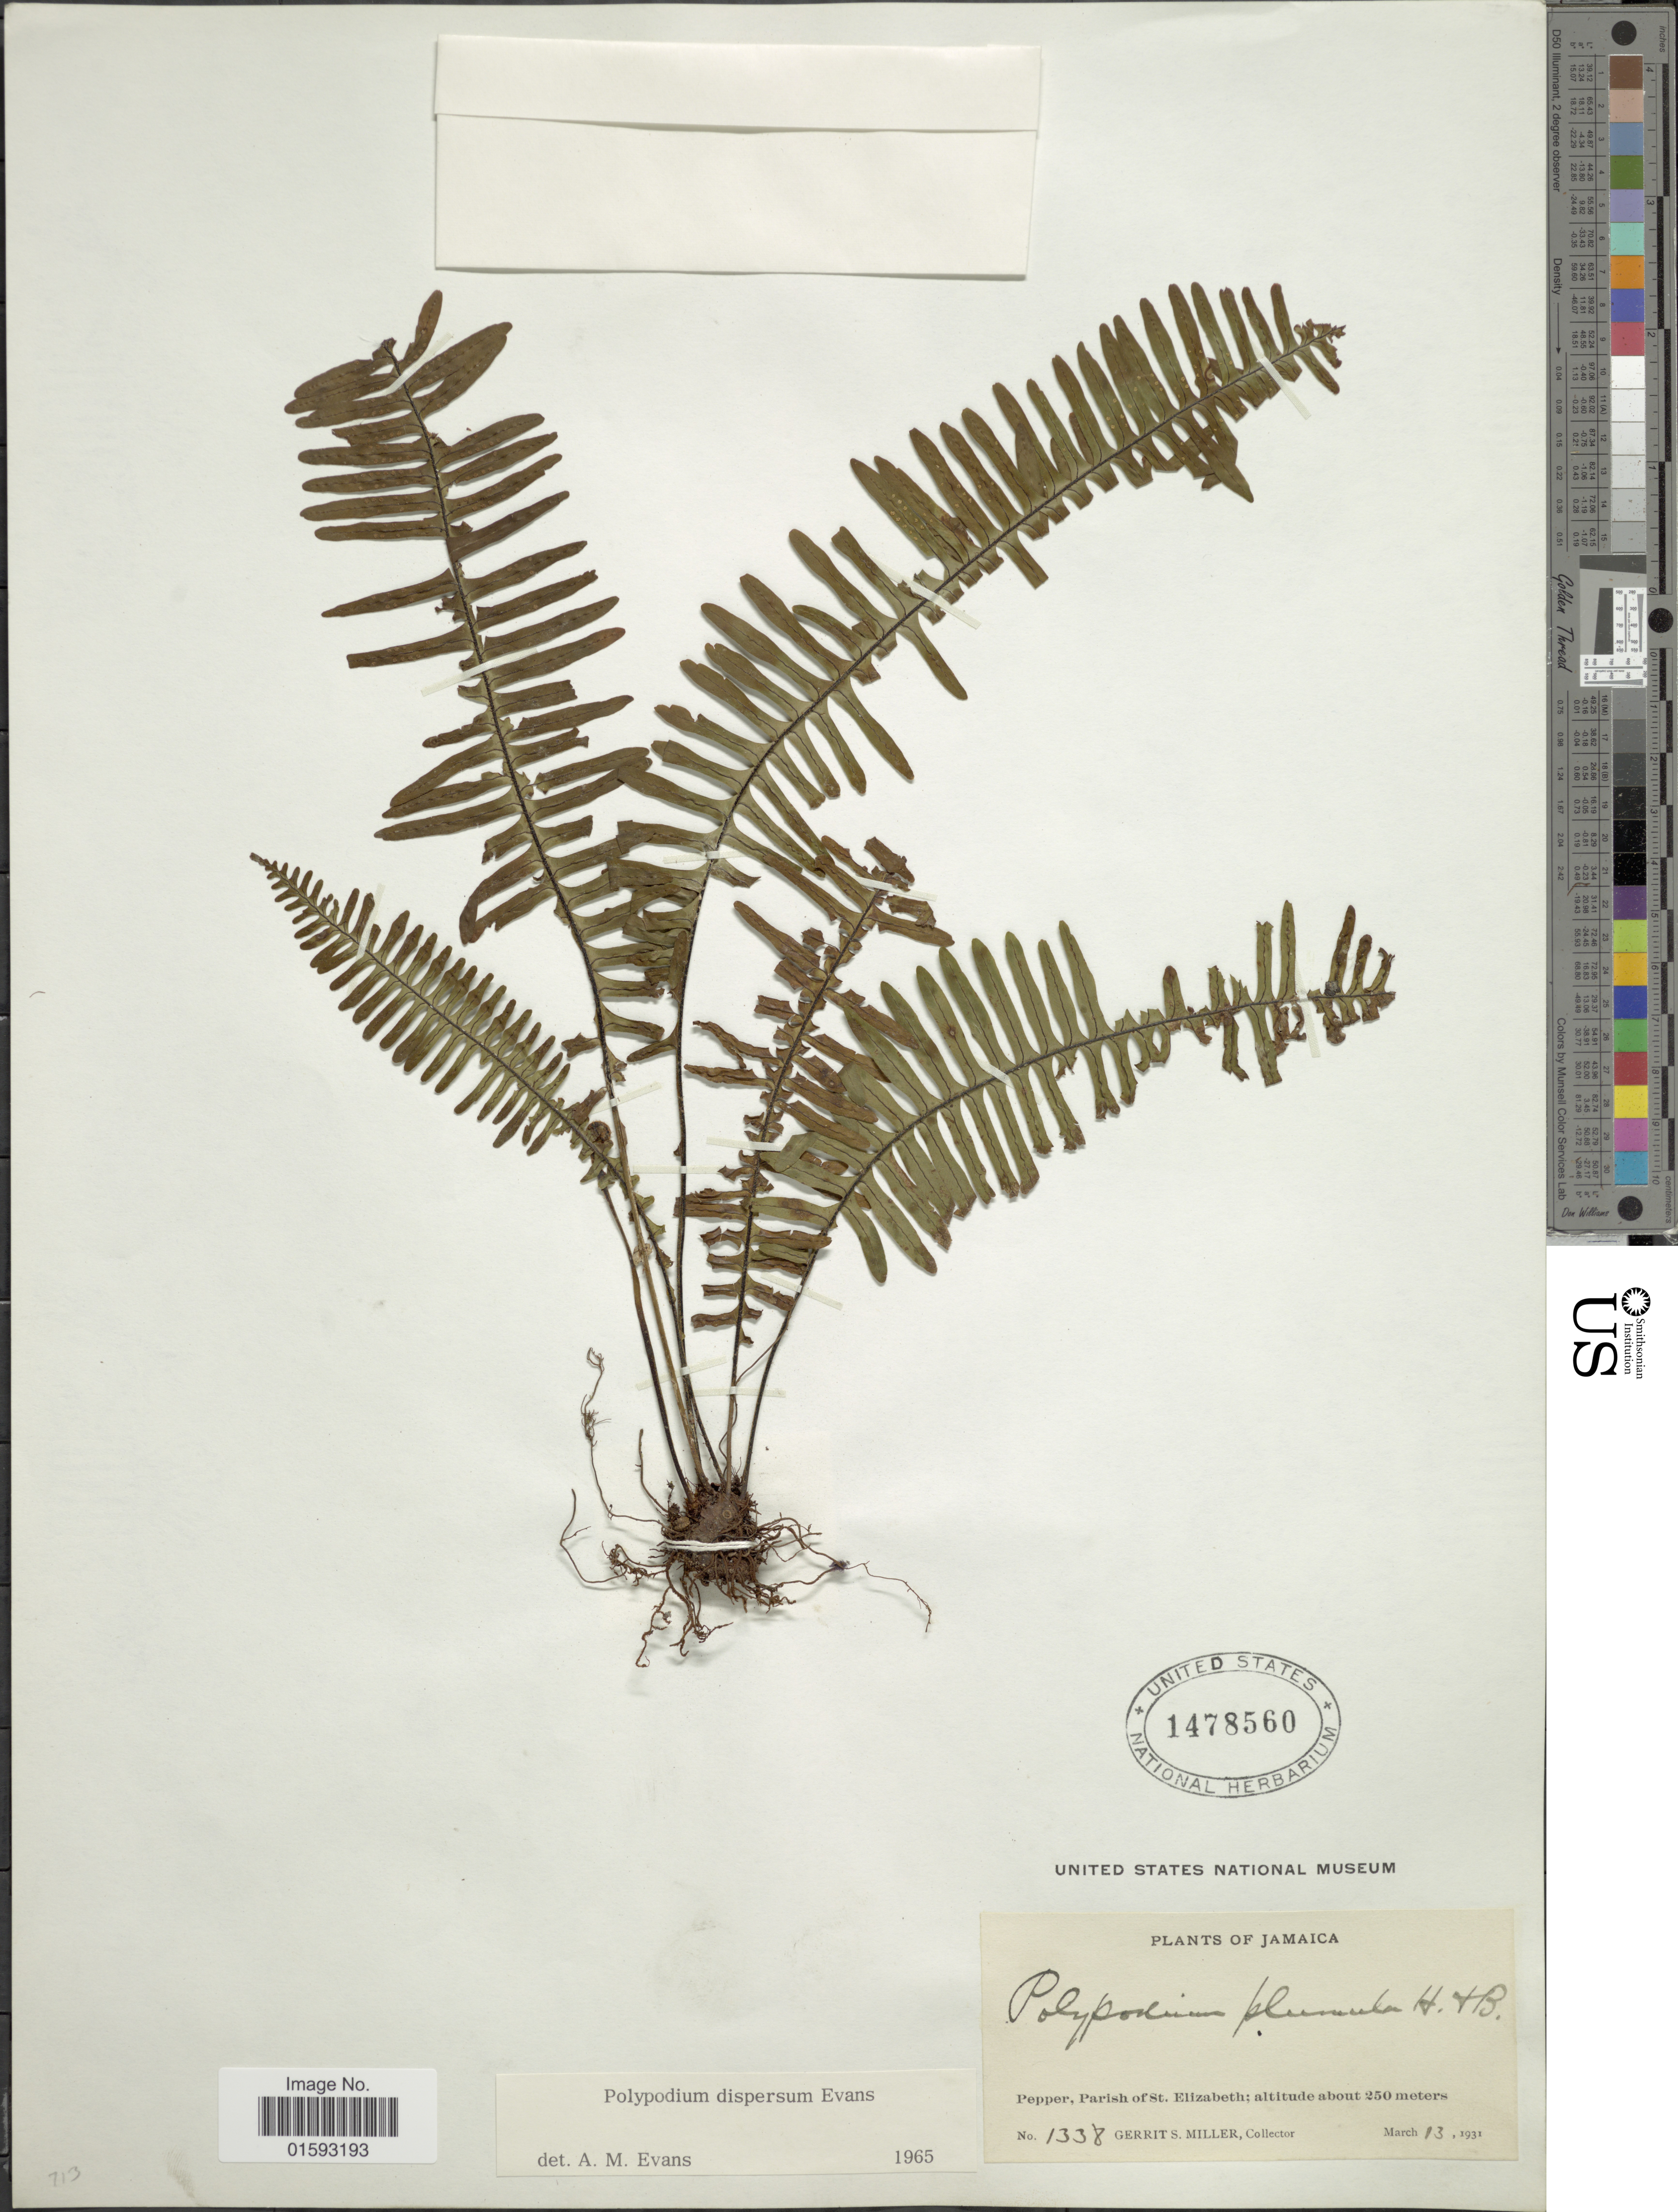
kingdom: Plantae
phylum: Tracheophyta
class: Polypodiopsida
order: Polypodiales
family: Polypodiaceae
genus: Pecluma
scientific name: Pecluma dispersa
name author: (A.M. Evans) M.G. Price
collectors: G. S. Miller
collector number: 1338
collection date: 1931-03-13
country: Jamaica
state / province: Saint Elizabeth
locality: Pepper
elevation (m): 250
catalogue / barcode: US 1478560